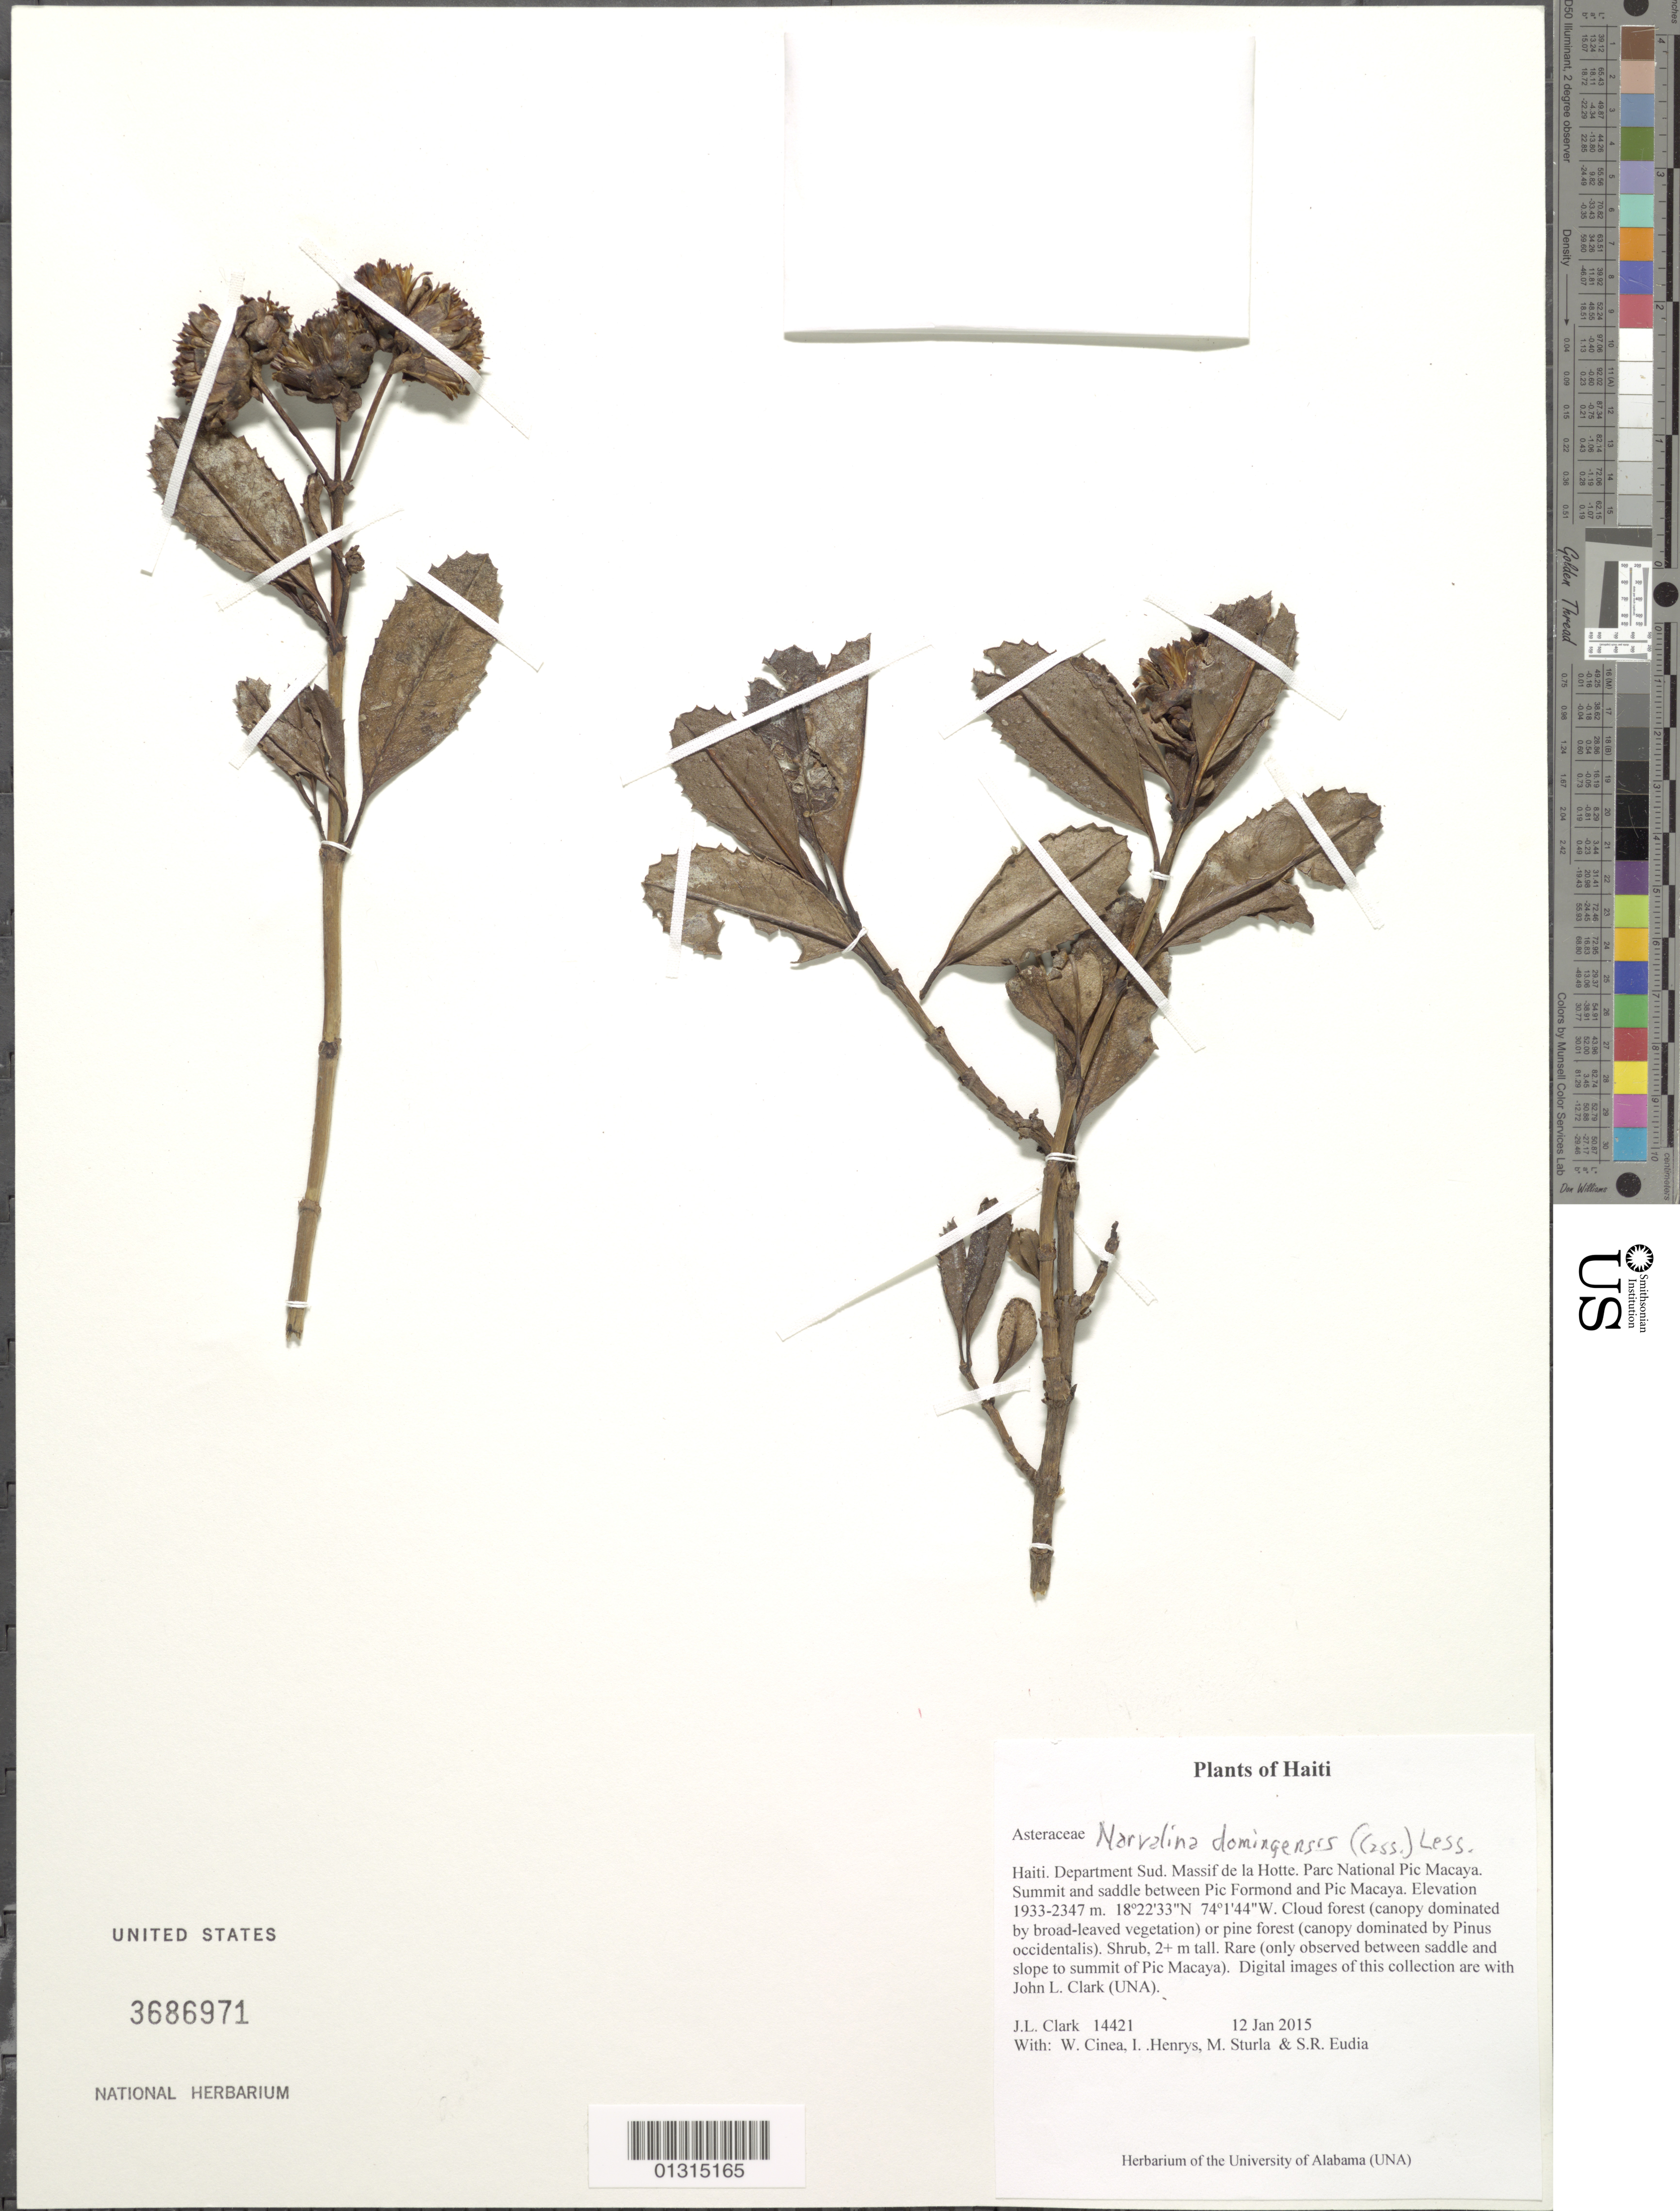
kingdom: Plantae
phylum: Tracheophyta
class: Magnoliopsida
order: Asterales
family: Asteraceae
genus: Narvalina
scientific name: Narvalina domingensis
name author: (Cass.) Less.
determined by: Robinson, Harold E., (US)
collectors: J. L. Clark, W. Cinea, I. Henrys, M. Sturla & S. Eudia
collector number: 14421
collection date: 2015-01-12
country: Haiti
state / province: Sud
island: Hispaniola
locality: Massif de la Hotte, Parc National Pic Macaya, summit and saddle between Pic Formond and Pic Macaya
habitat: Cloud forest (canopy dominated by broad-leaved vegetation) or pine forest (canopy dominated by Pinus occidentalis)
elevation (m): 1933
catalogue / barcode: US 3686971